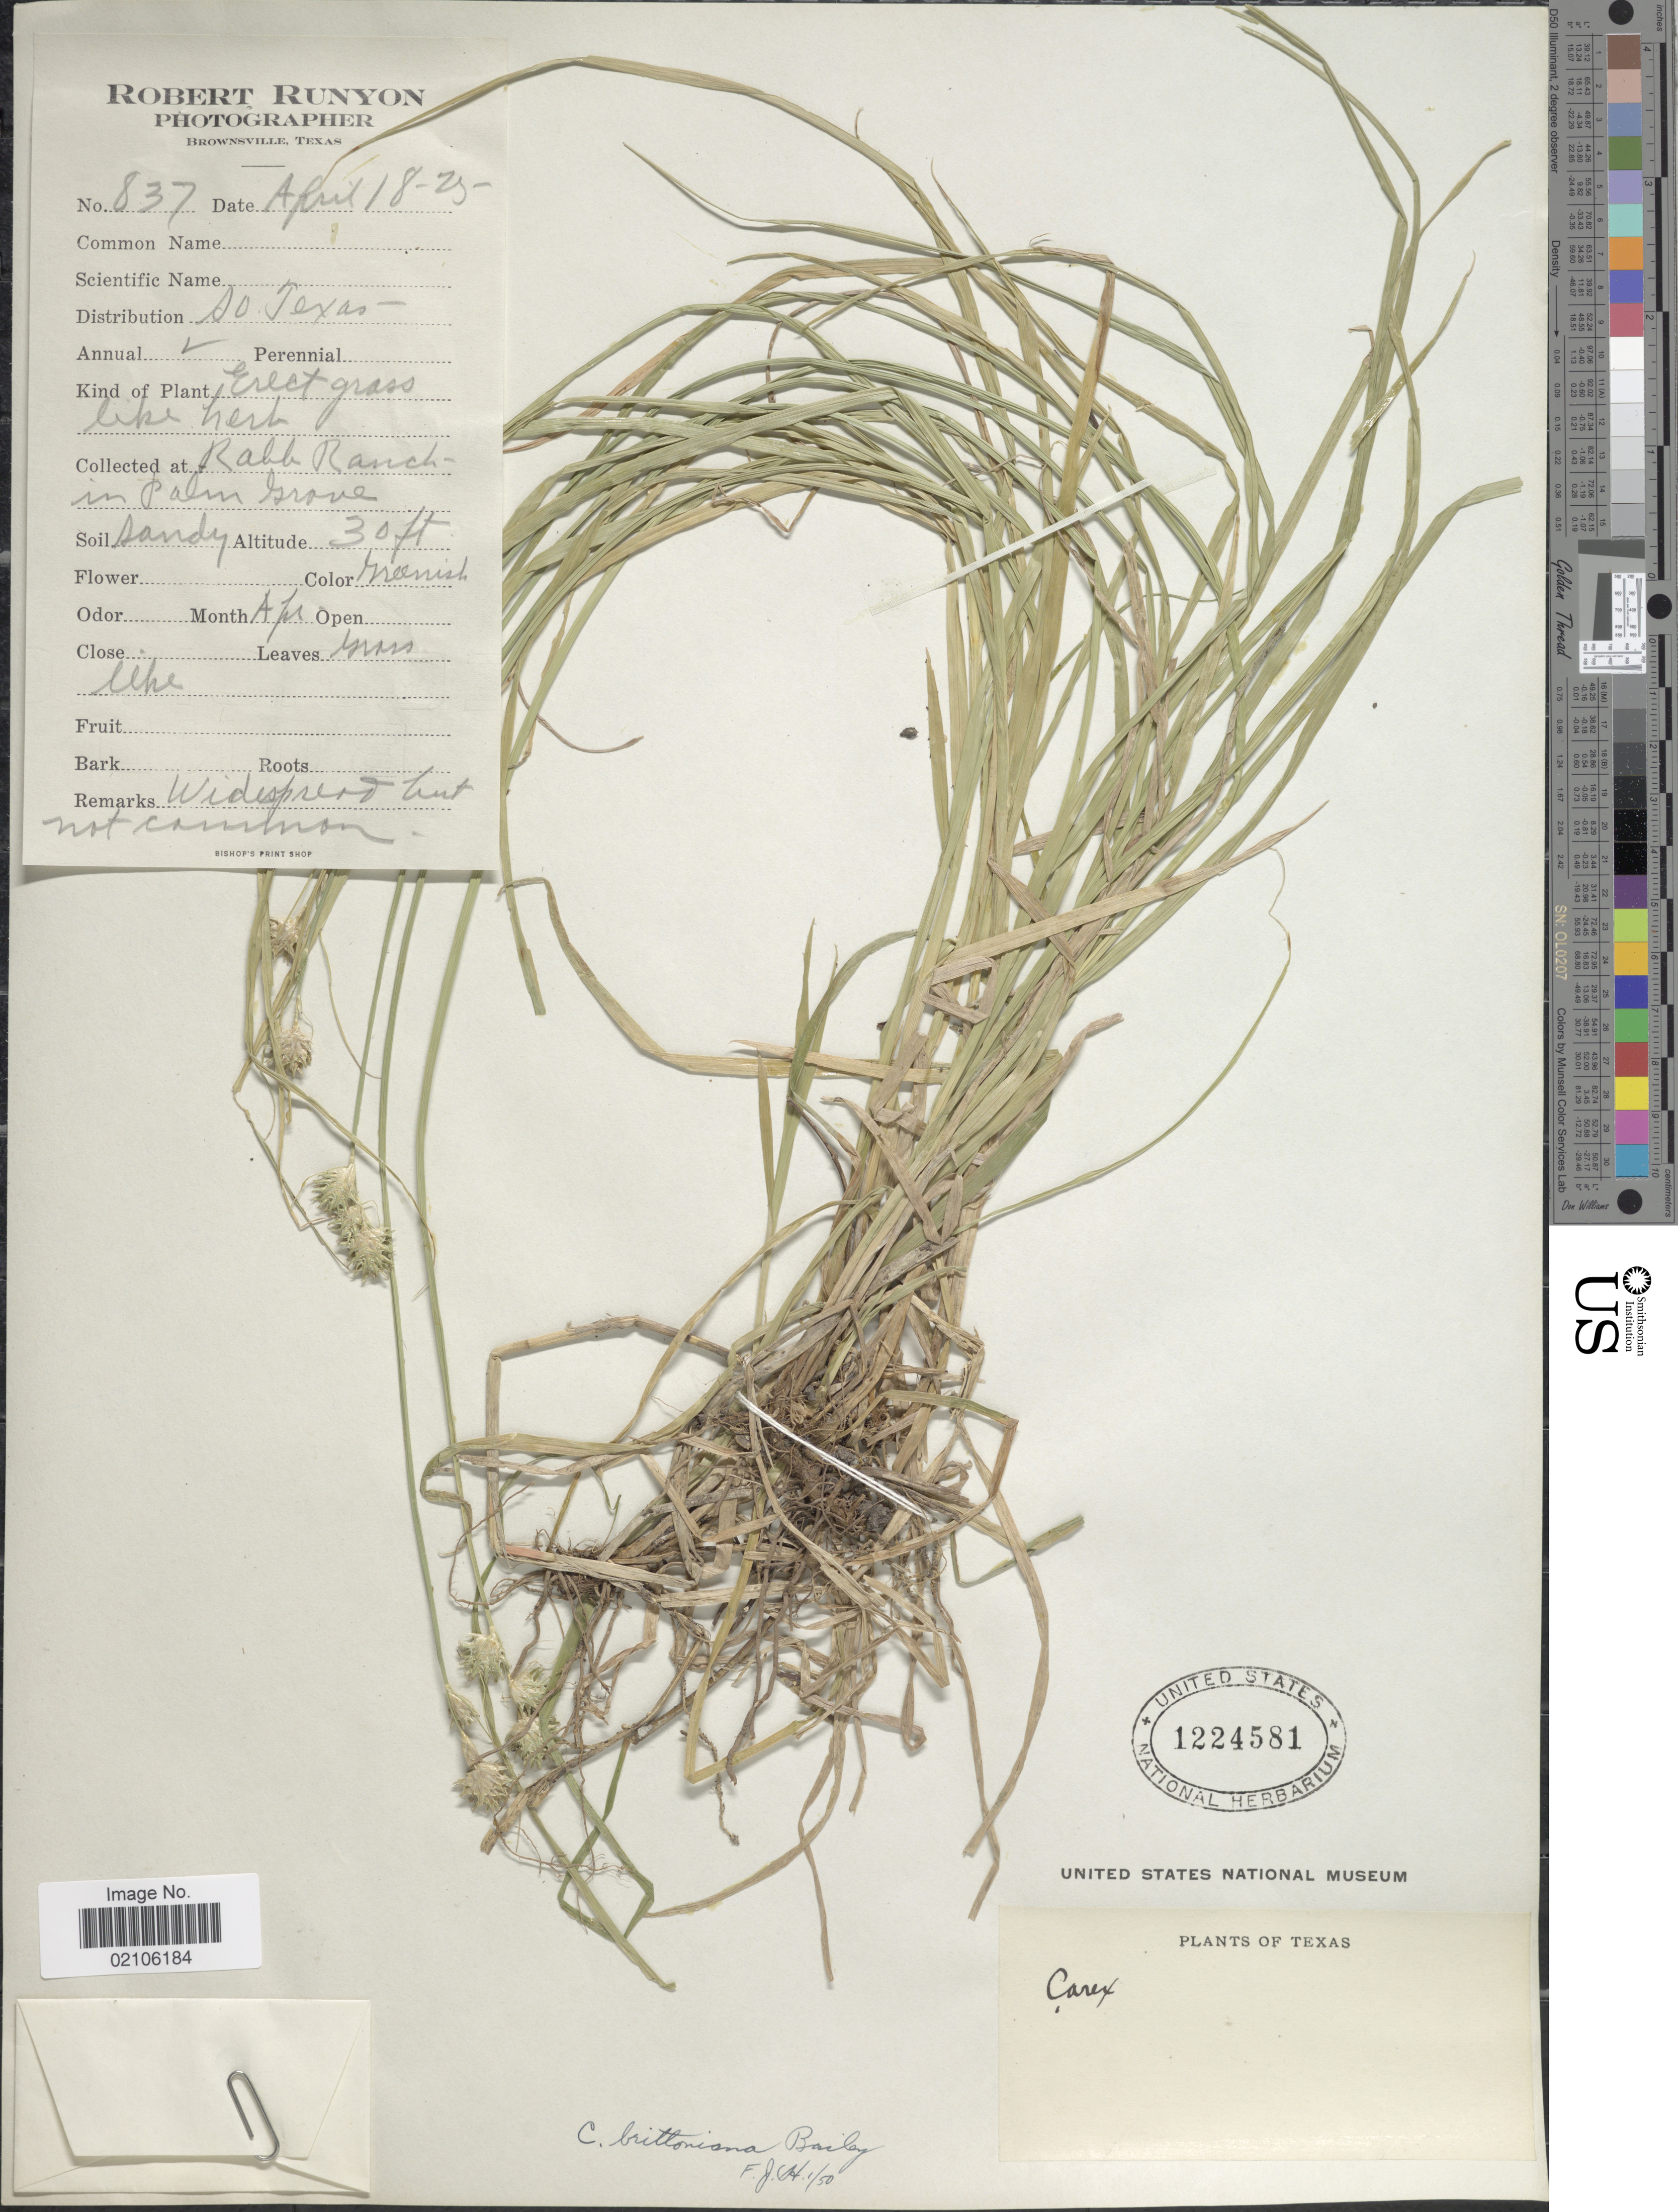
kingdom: Plantae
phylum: Tracheophyta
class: Liliopsida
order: Poales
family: Cyperaceae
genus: Carex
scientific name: Carex tetrastachya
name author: Scheele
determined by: Strong, Mark T., (BOT), Smithsonian Institution - National Museum of Natural History (UNITED STATES)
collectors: R. Runyon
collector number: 837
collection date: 1925-04-18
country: United States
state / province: Texas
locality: Rabb Ranch, in Palm Grove.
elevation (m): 9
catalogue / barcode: US 1224581